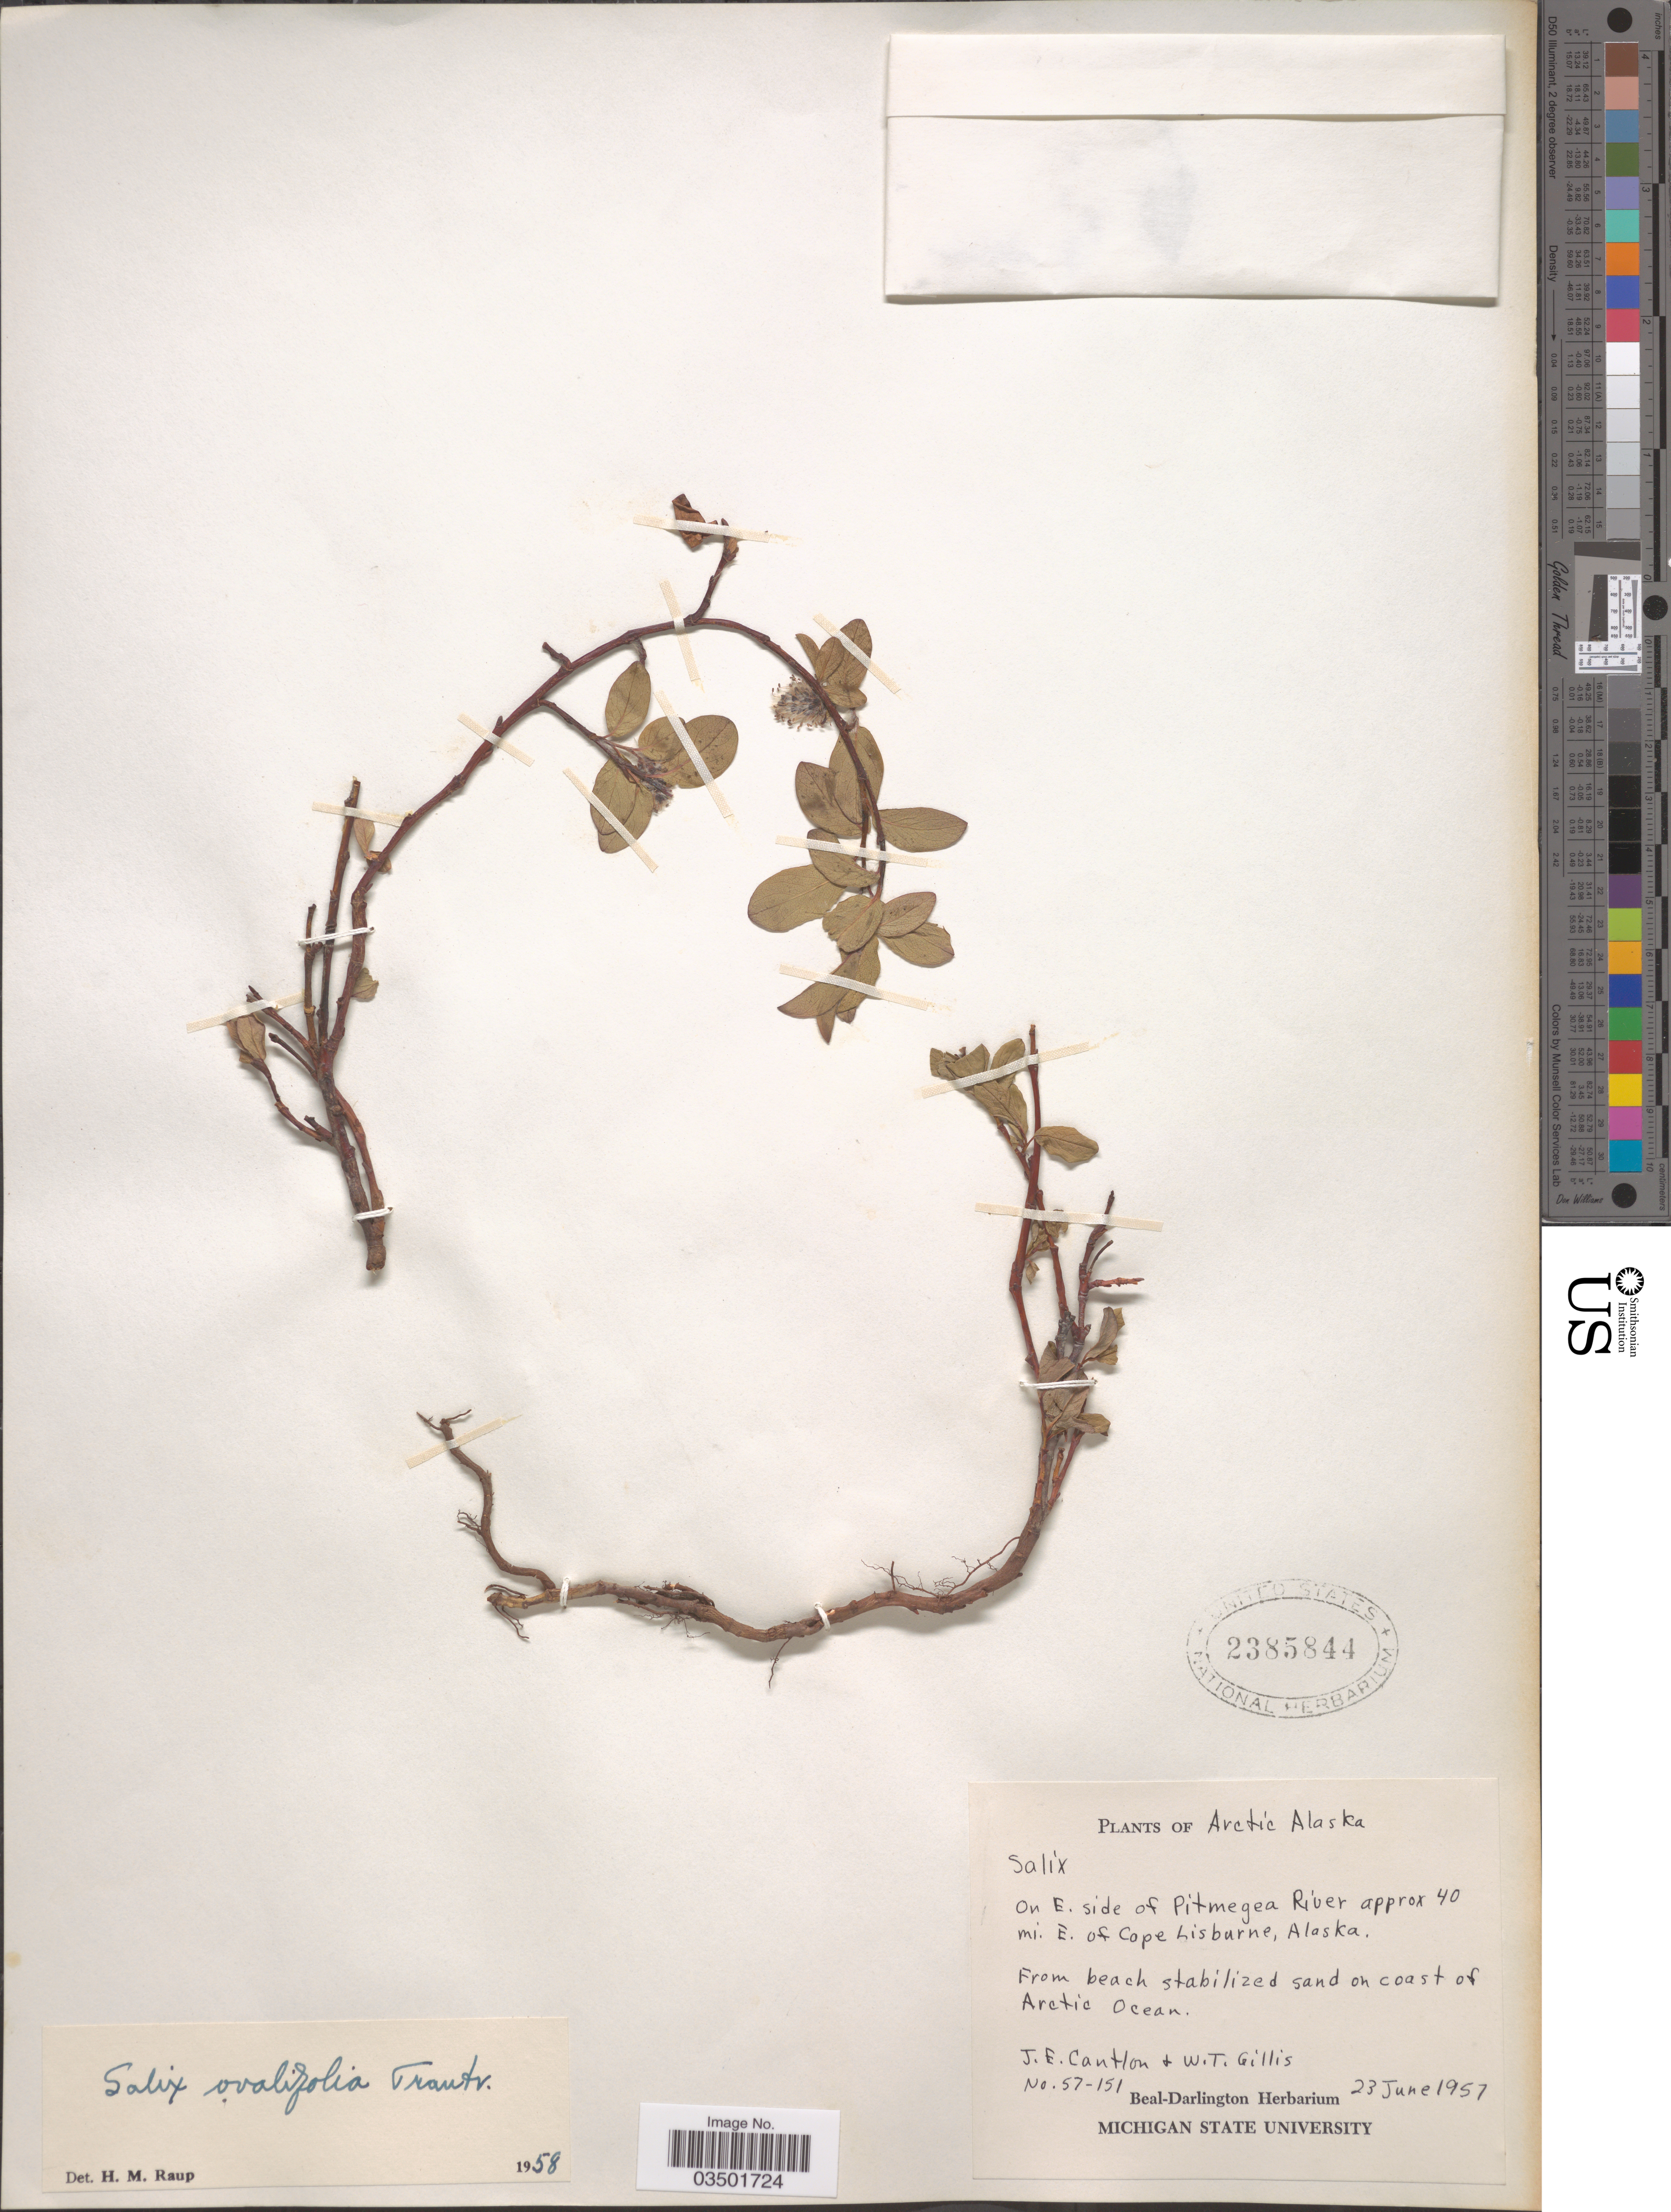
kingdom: Plantae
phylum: Tracheophyta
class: Magnoliopsida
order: Malpighiales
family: Salicaceae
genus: Salix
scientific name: Salix ovalifolia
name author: Trautv.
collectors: J. Cantlon & W. T. Gillis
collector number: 57-151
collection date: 1957-06-23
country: United States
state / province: Alaska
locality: Arctic Alaska. On E. side of Pitmegea River approx 40 mi. E. of Cope Lisburne. On coast of Arctic Ocean.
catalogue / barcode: US 2385844